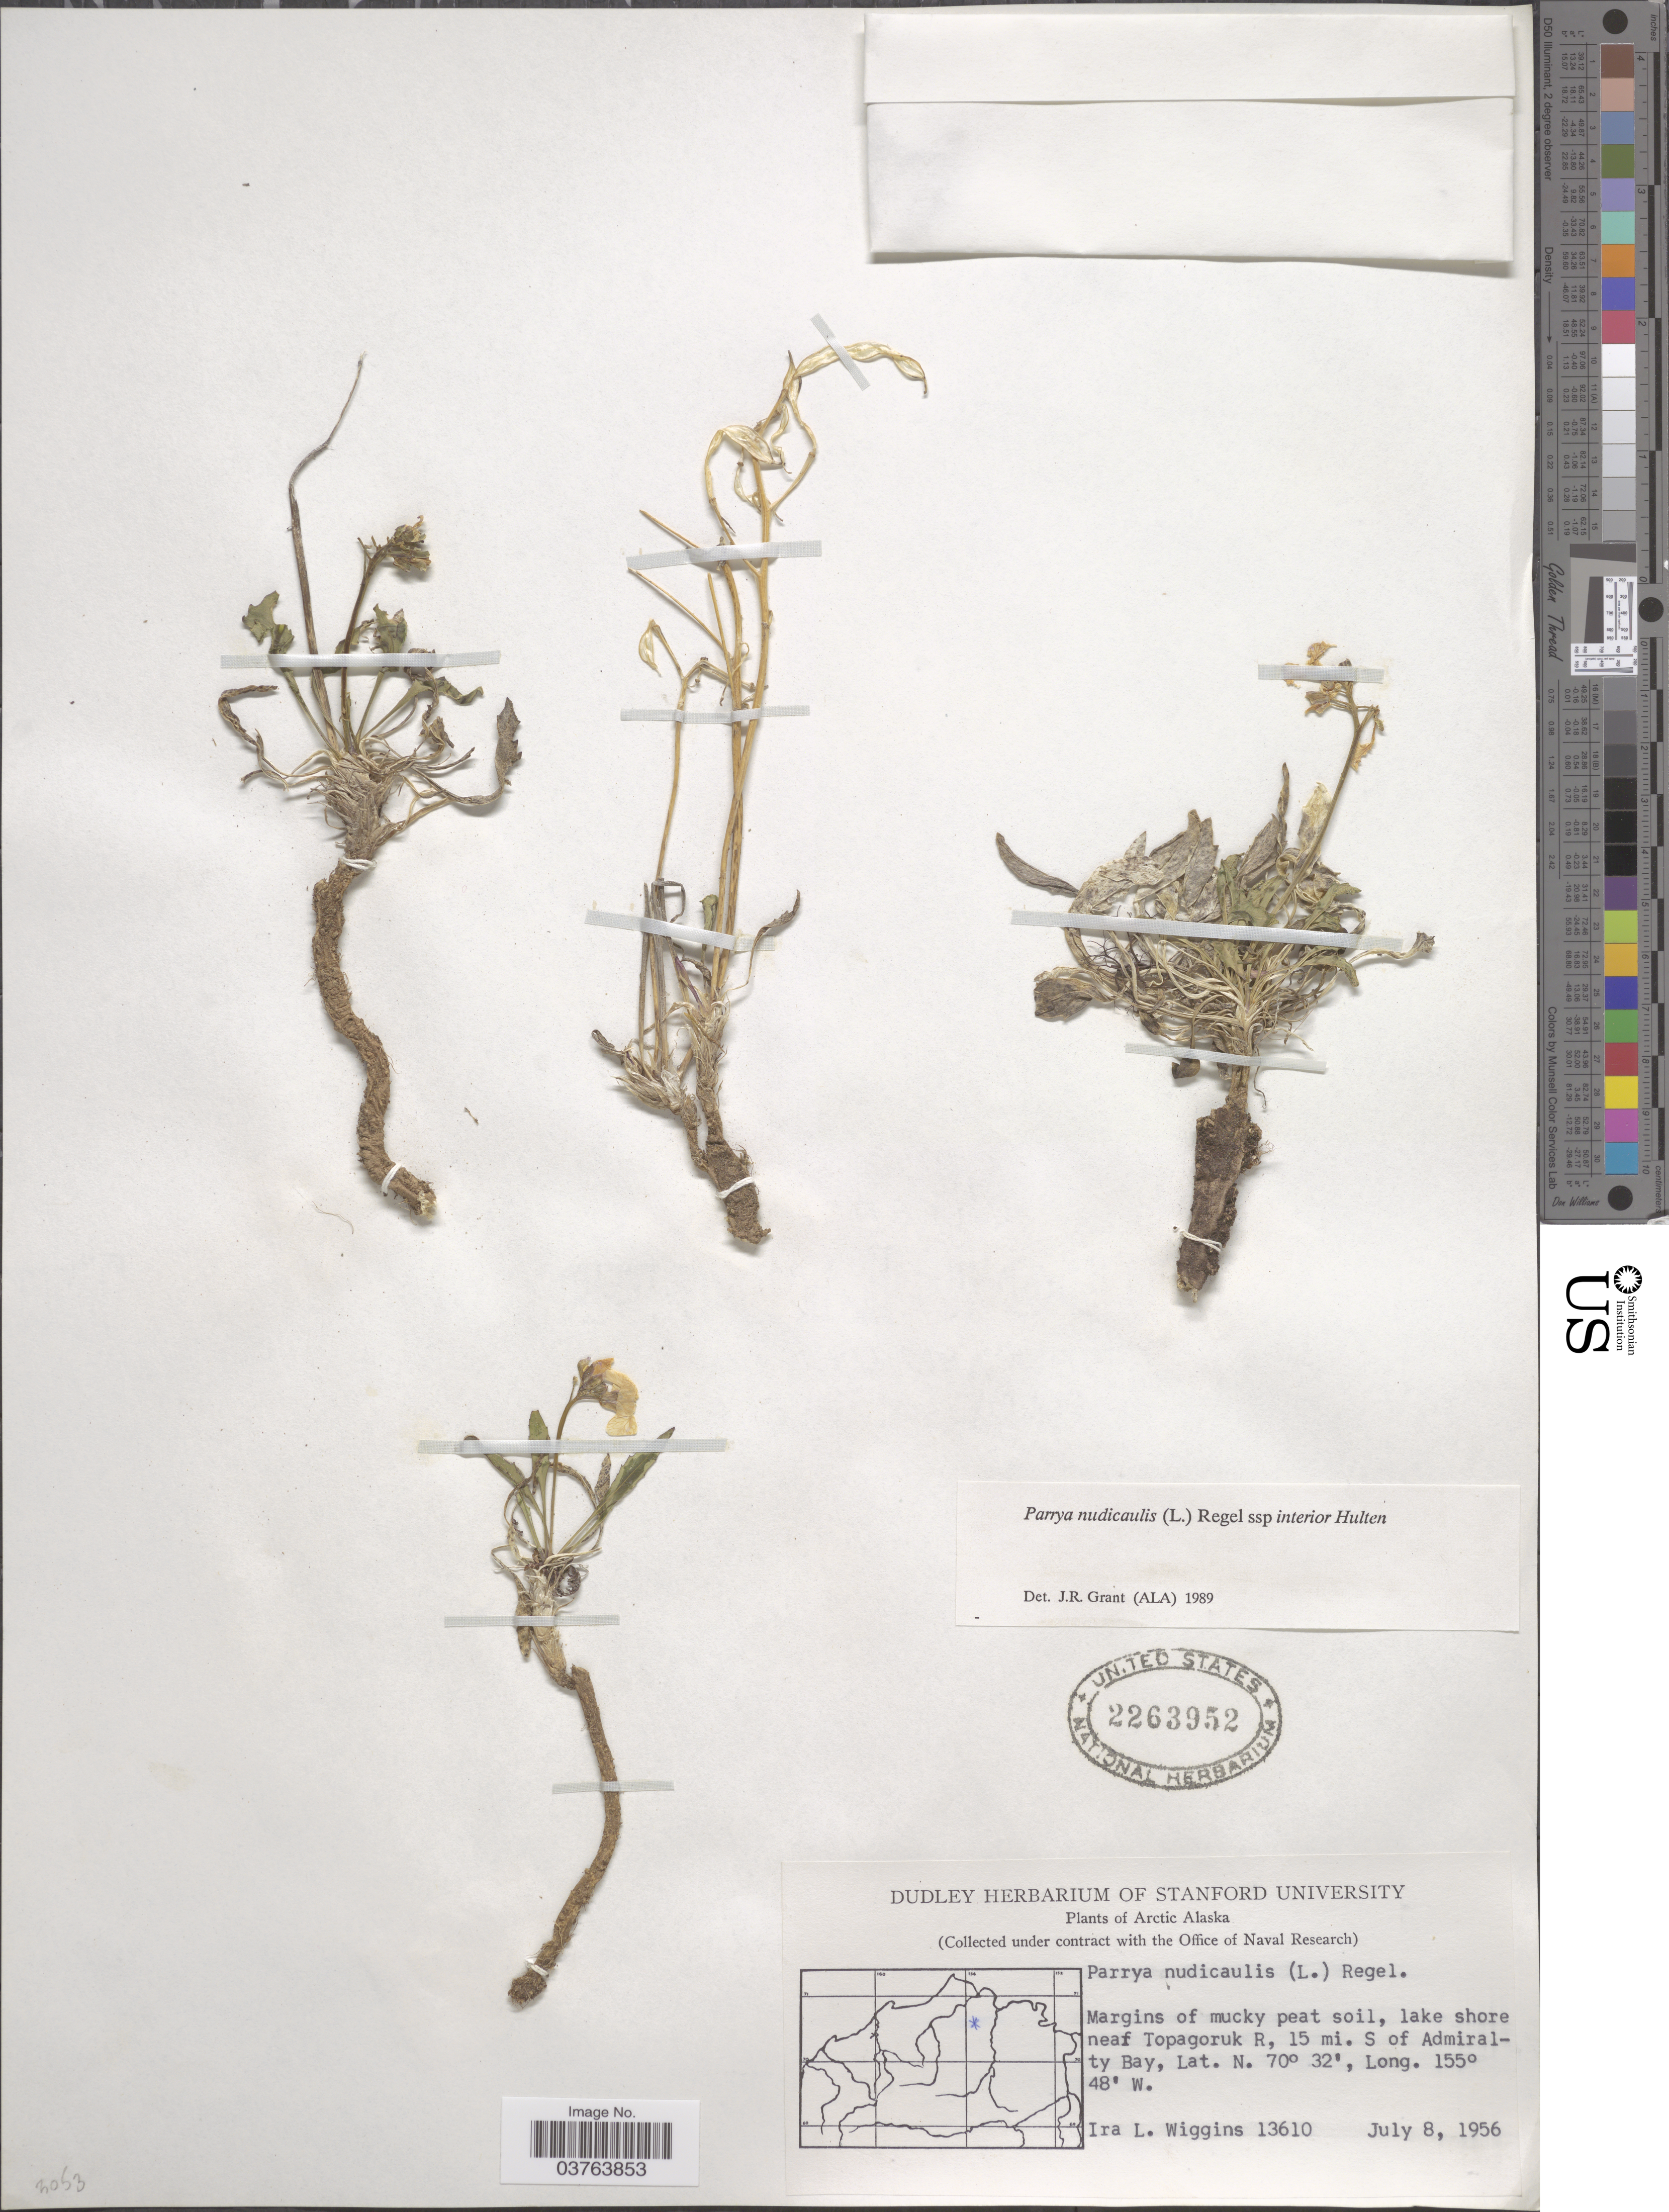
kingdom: Plantae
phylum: Tracheophyta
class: Magnoliopsida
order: Brassicales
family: Brassicaceae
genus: Parrya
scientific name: Parrya nudicaulis subsp. interior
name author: Hultén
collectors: I. L. Wiggins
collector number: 13610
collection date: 1956-07-08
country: United States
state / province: Alaska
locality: Arctic Alaska. Lake shore near Topagoruk R, 15 mi. S of Admiralty Bay.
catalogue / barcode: US 2263952